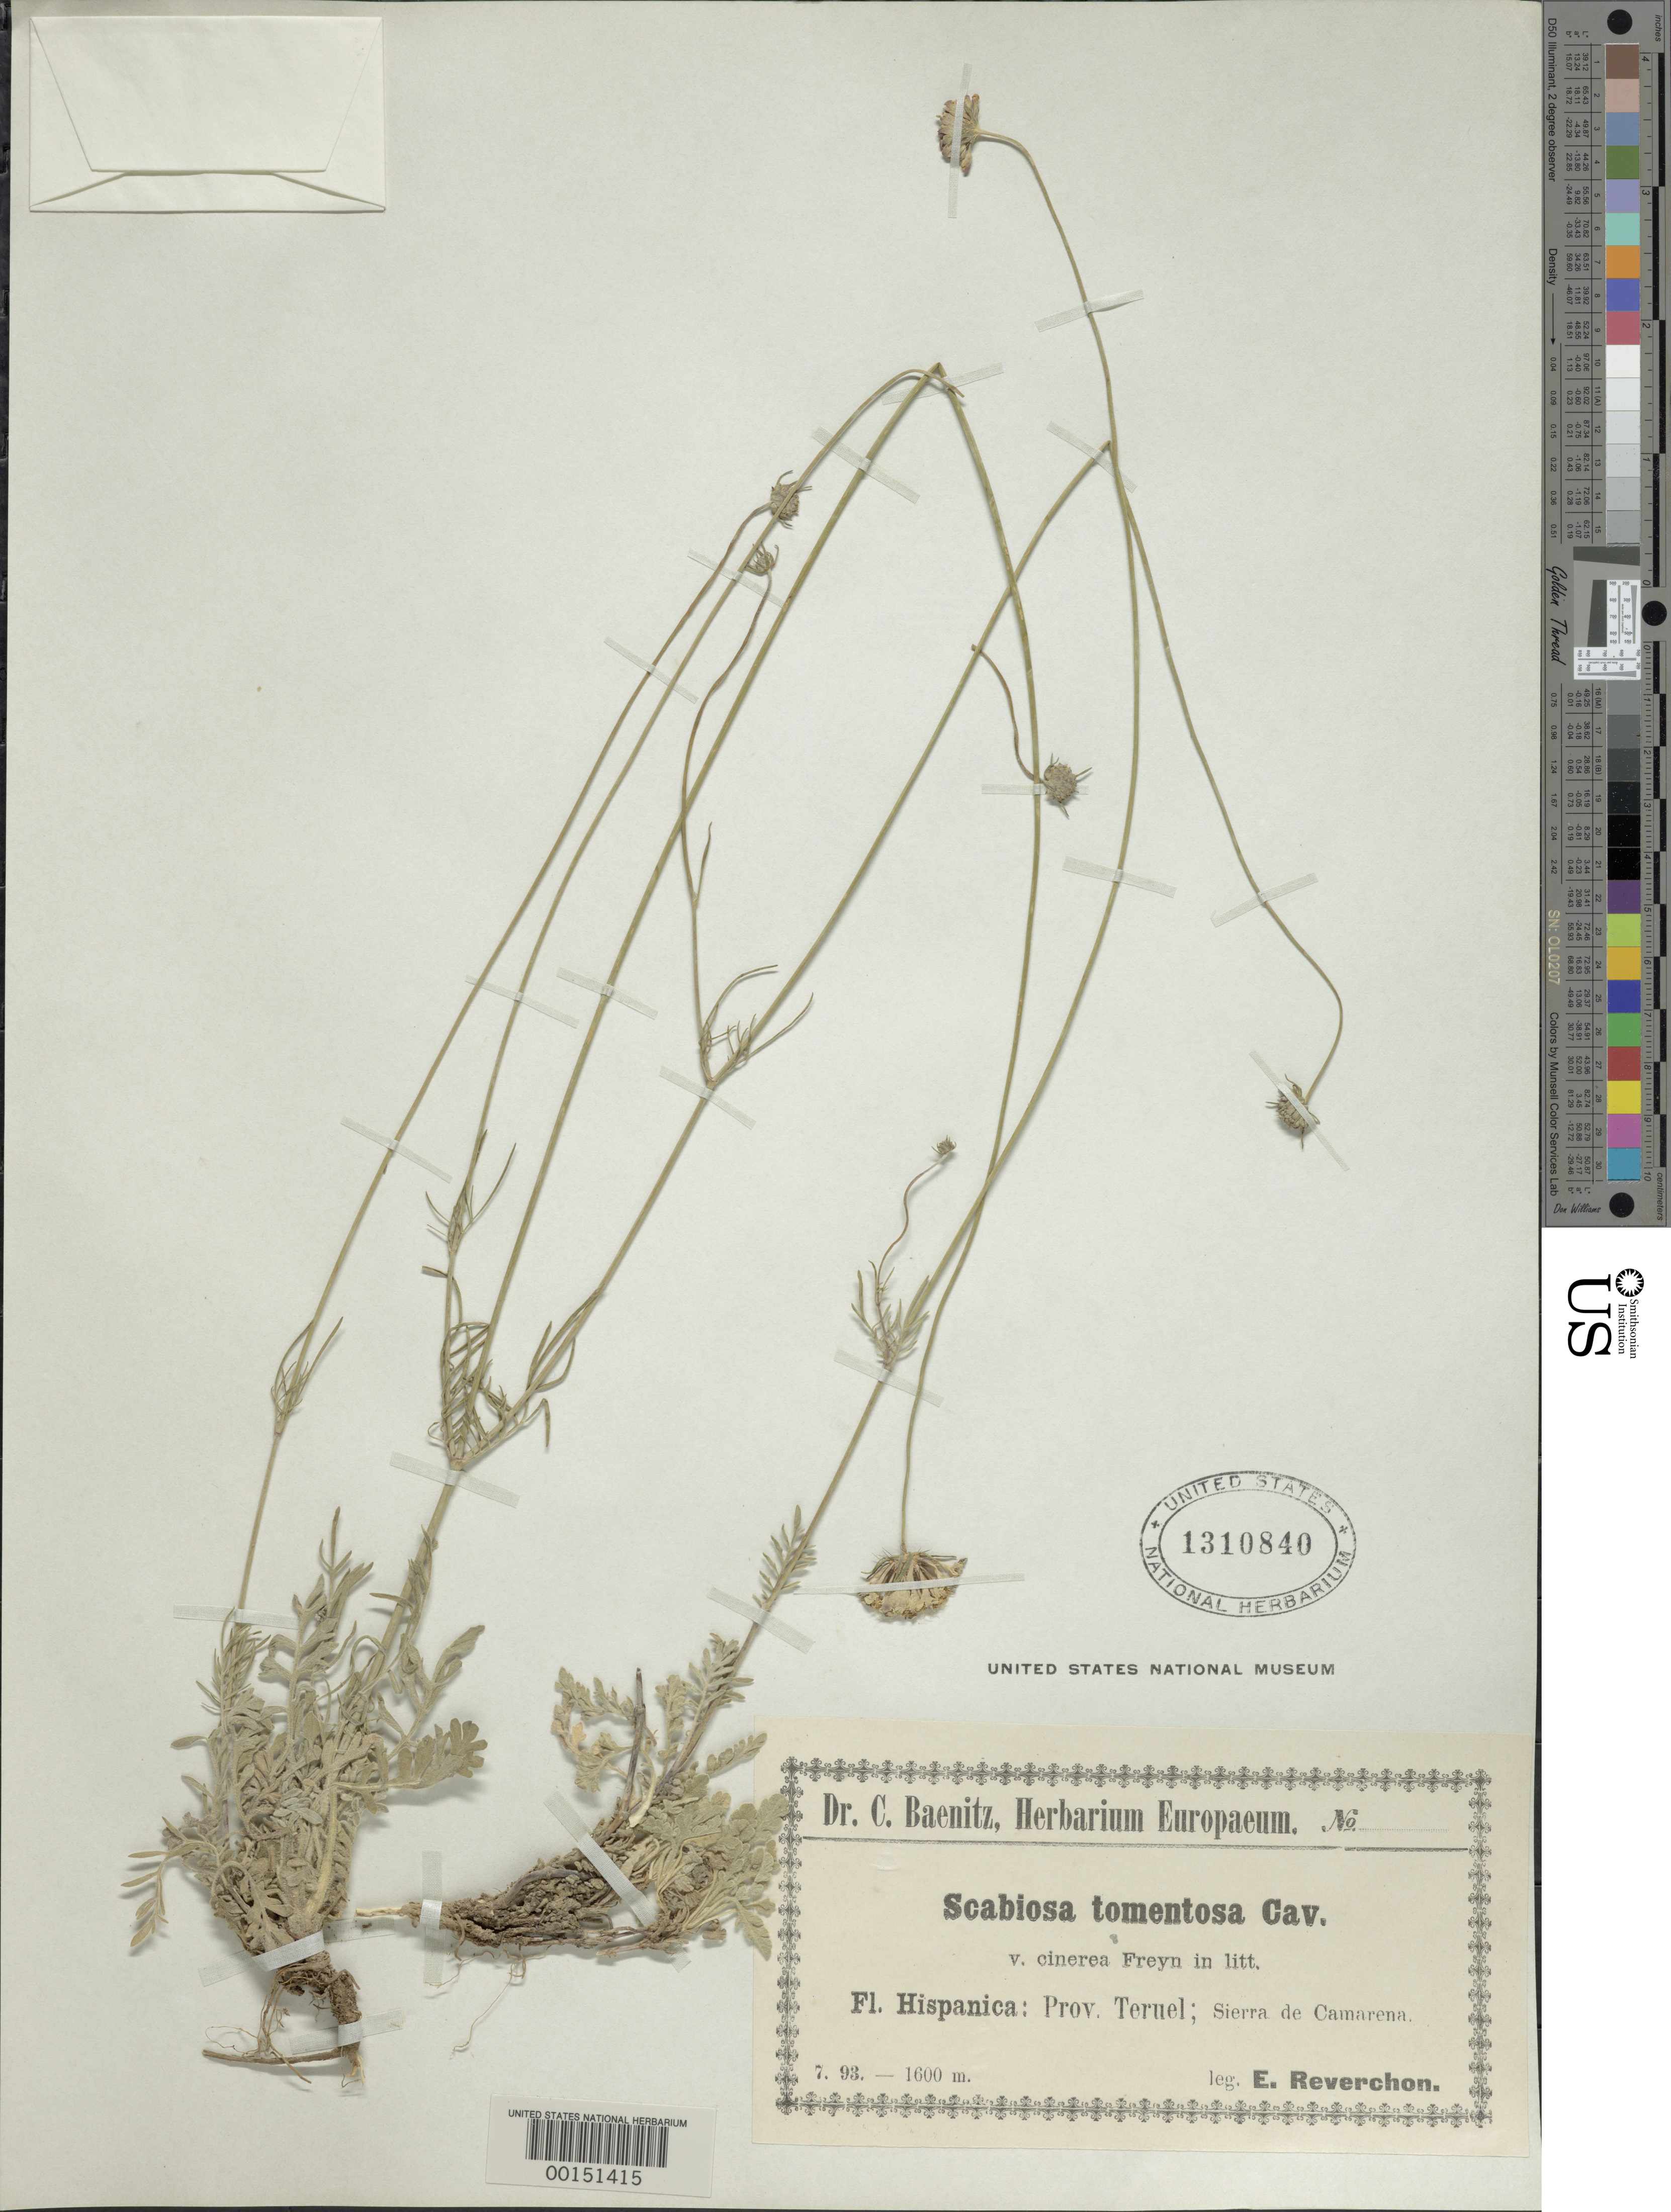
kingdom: Plantae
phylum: Tracheophyta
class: Magnoliopsida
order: Dipsacales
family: Caprifoliaceae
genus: Scabiosa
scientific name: Scabiosa tomentosa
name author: Cav.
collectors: E. Reverchon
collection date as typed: Jul 1893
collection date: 1893-07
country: Spain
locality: Teruel Prov., Sierra de Camarena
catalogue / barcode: US 1310840